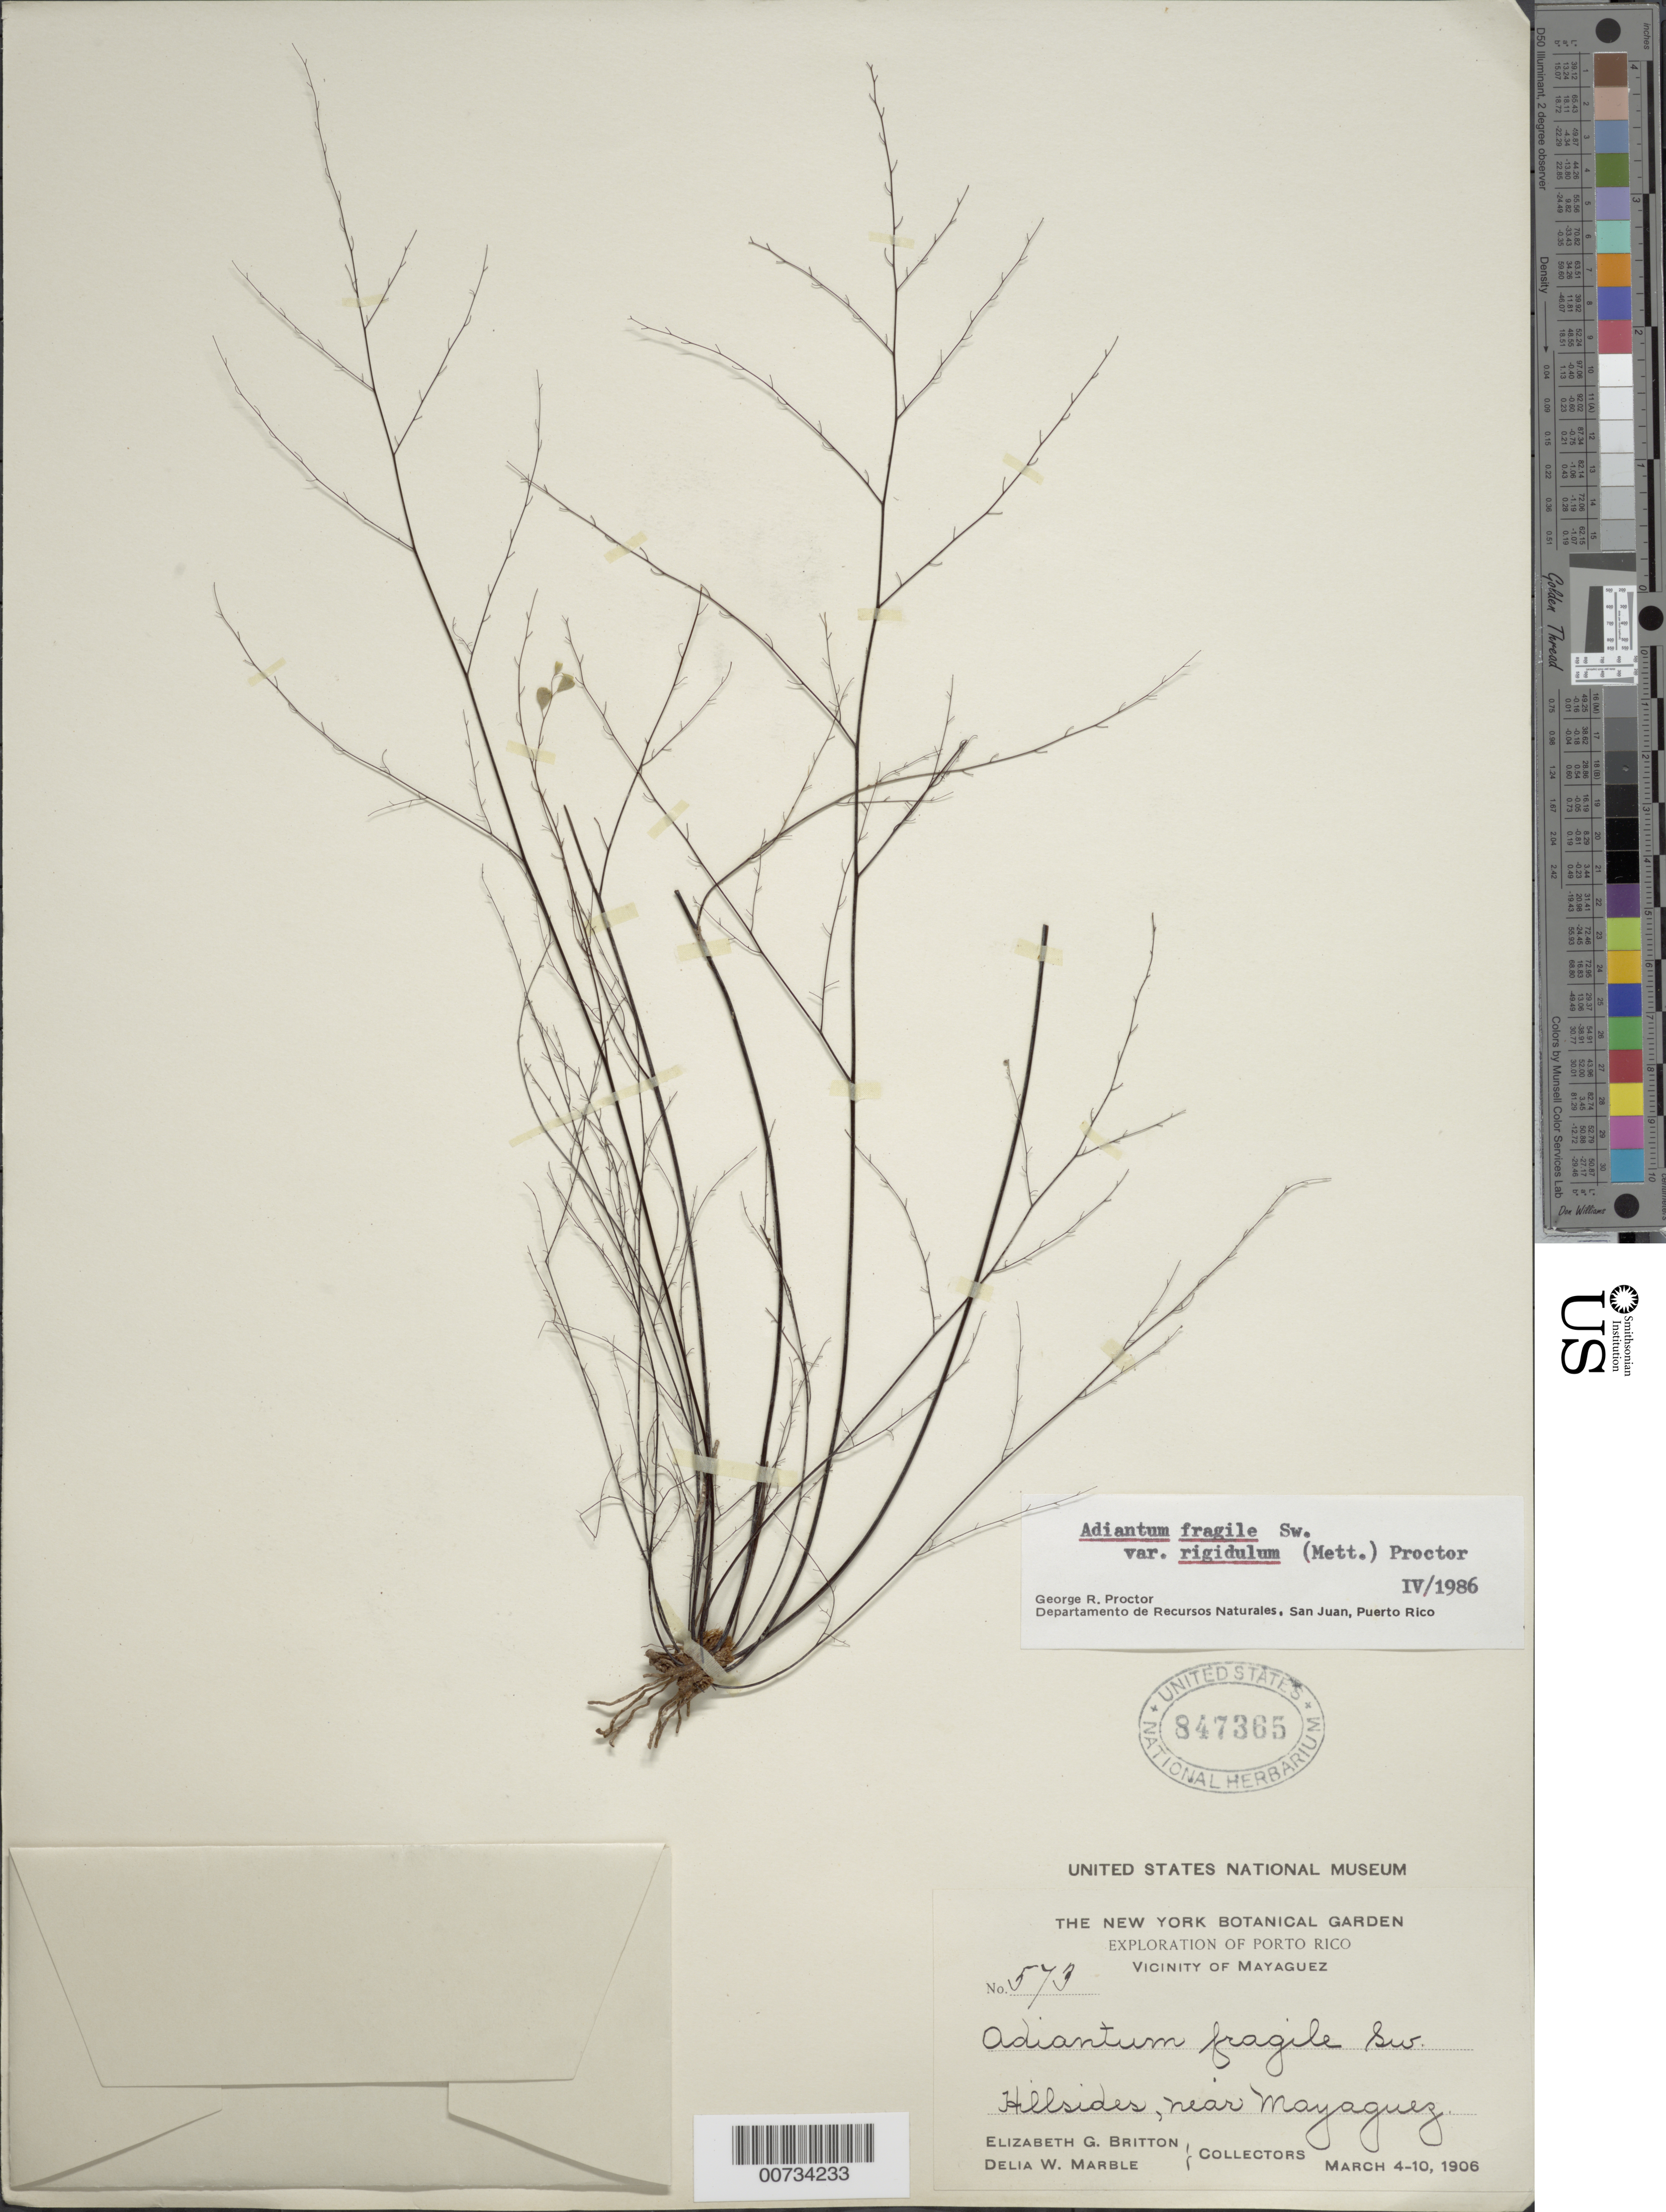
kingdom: Plantae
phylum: Tracheophyta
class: Polypodiopsida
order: Polypodiales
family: Pteridaceae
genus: Adiantum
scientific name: Adiantum fragile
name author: Sw.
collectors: E. G. Britton & D. W. Marble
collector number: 573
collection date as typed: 04 Mar 1906 to 10 Mar 1906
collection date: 1906-03-04/1906-03-10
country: Puerto Rico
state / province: Mayagüez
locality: Mayaguez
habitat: Hillsides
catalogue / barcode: US 847365